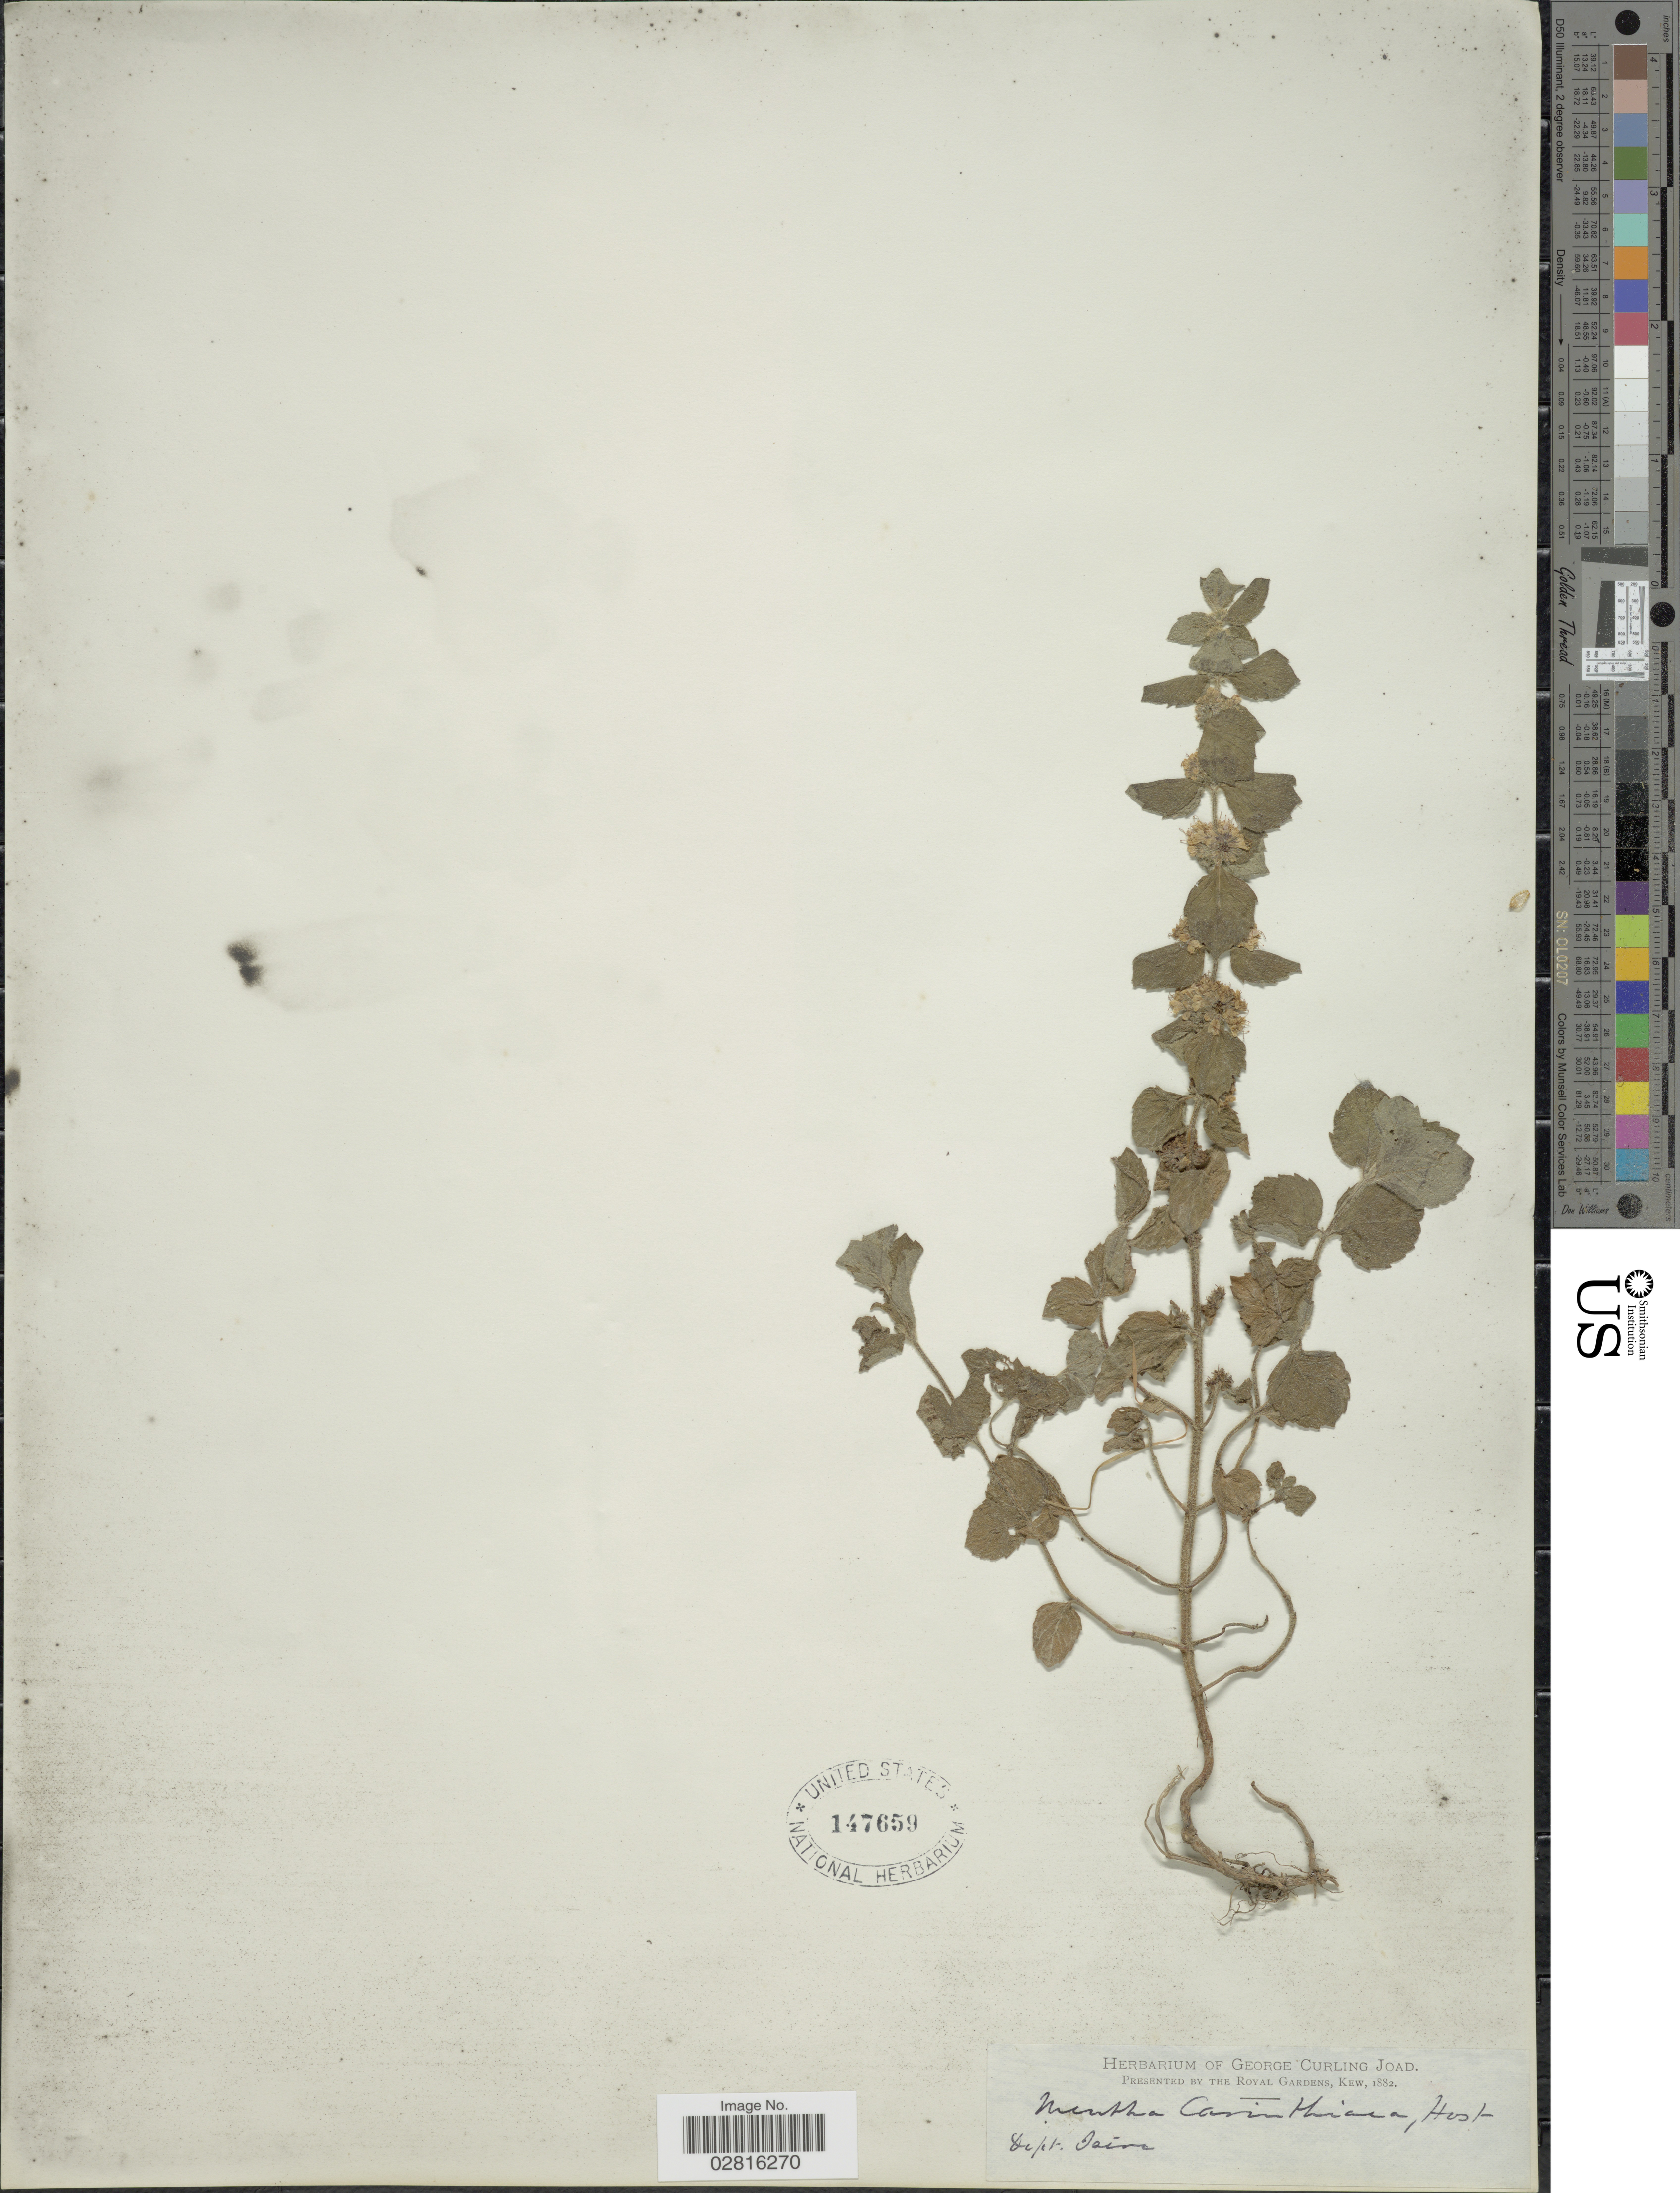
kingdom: Plantae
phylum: Tracheophyta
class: Magnoliopsida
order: Lamiales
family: Lamiaceae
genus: Mentha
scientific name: Mentha x carinthiaca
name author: Host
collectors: ex herb. George Curling Joad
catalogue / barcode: US 147659